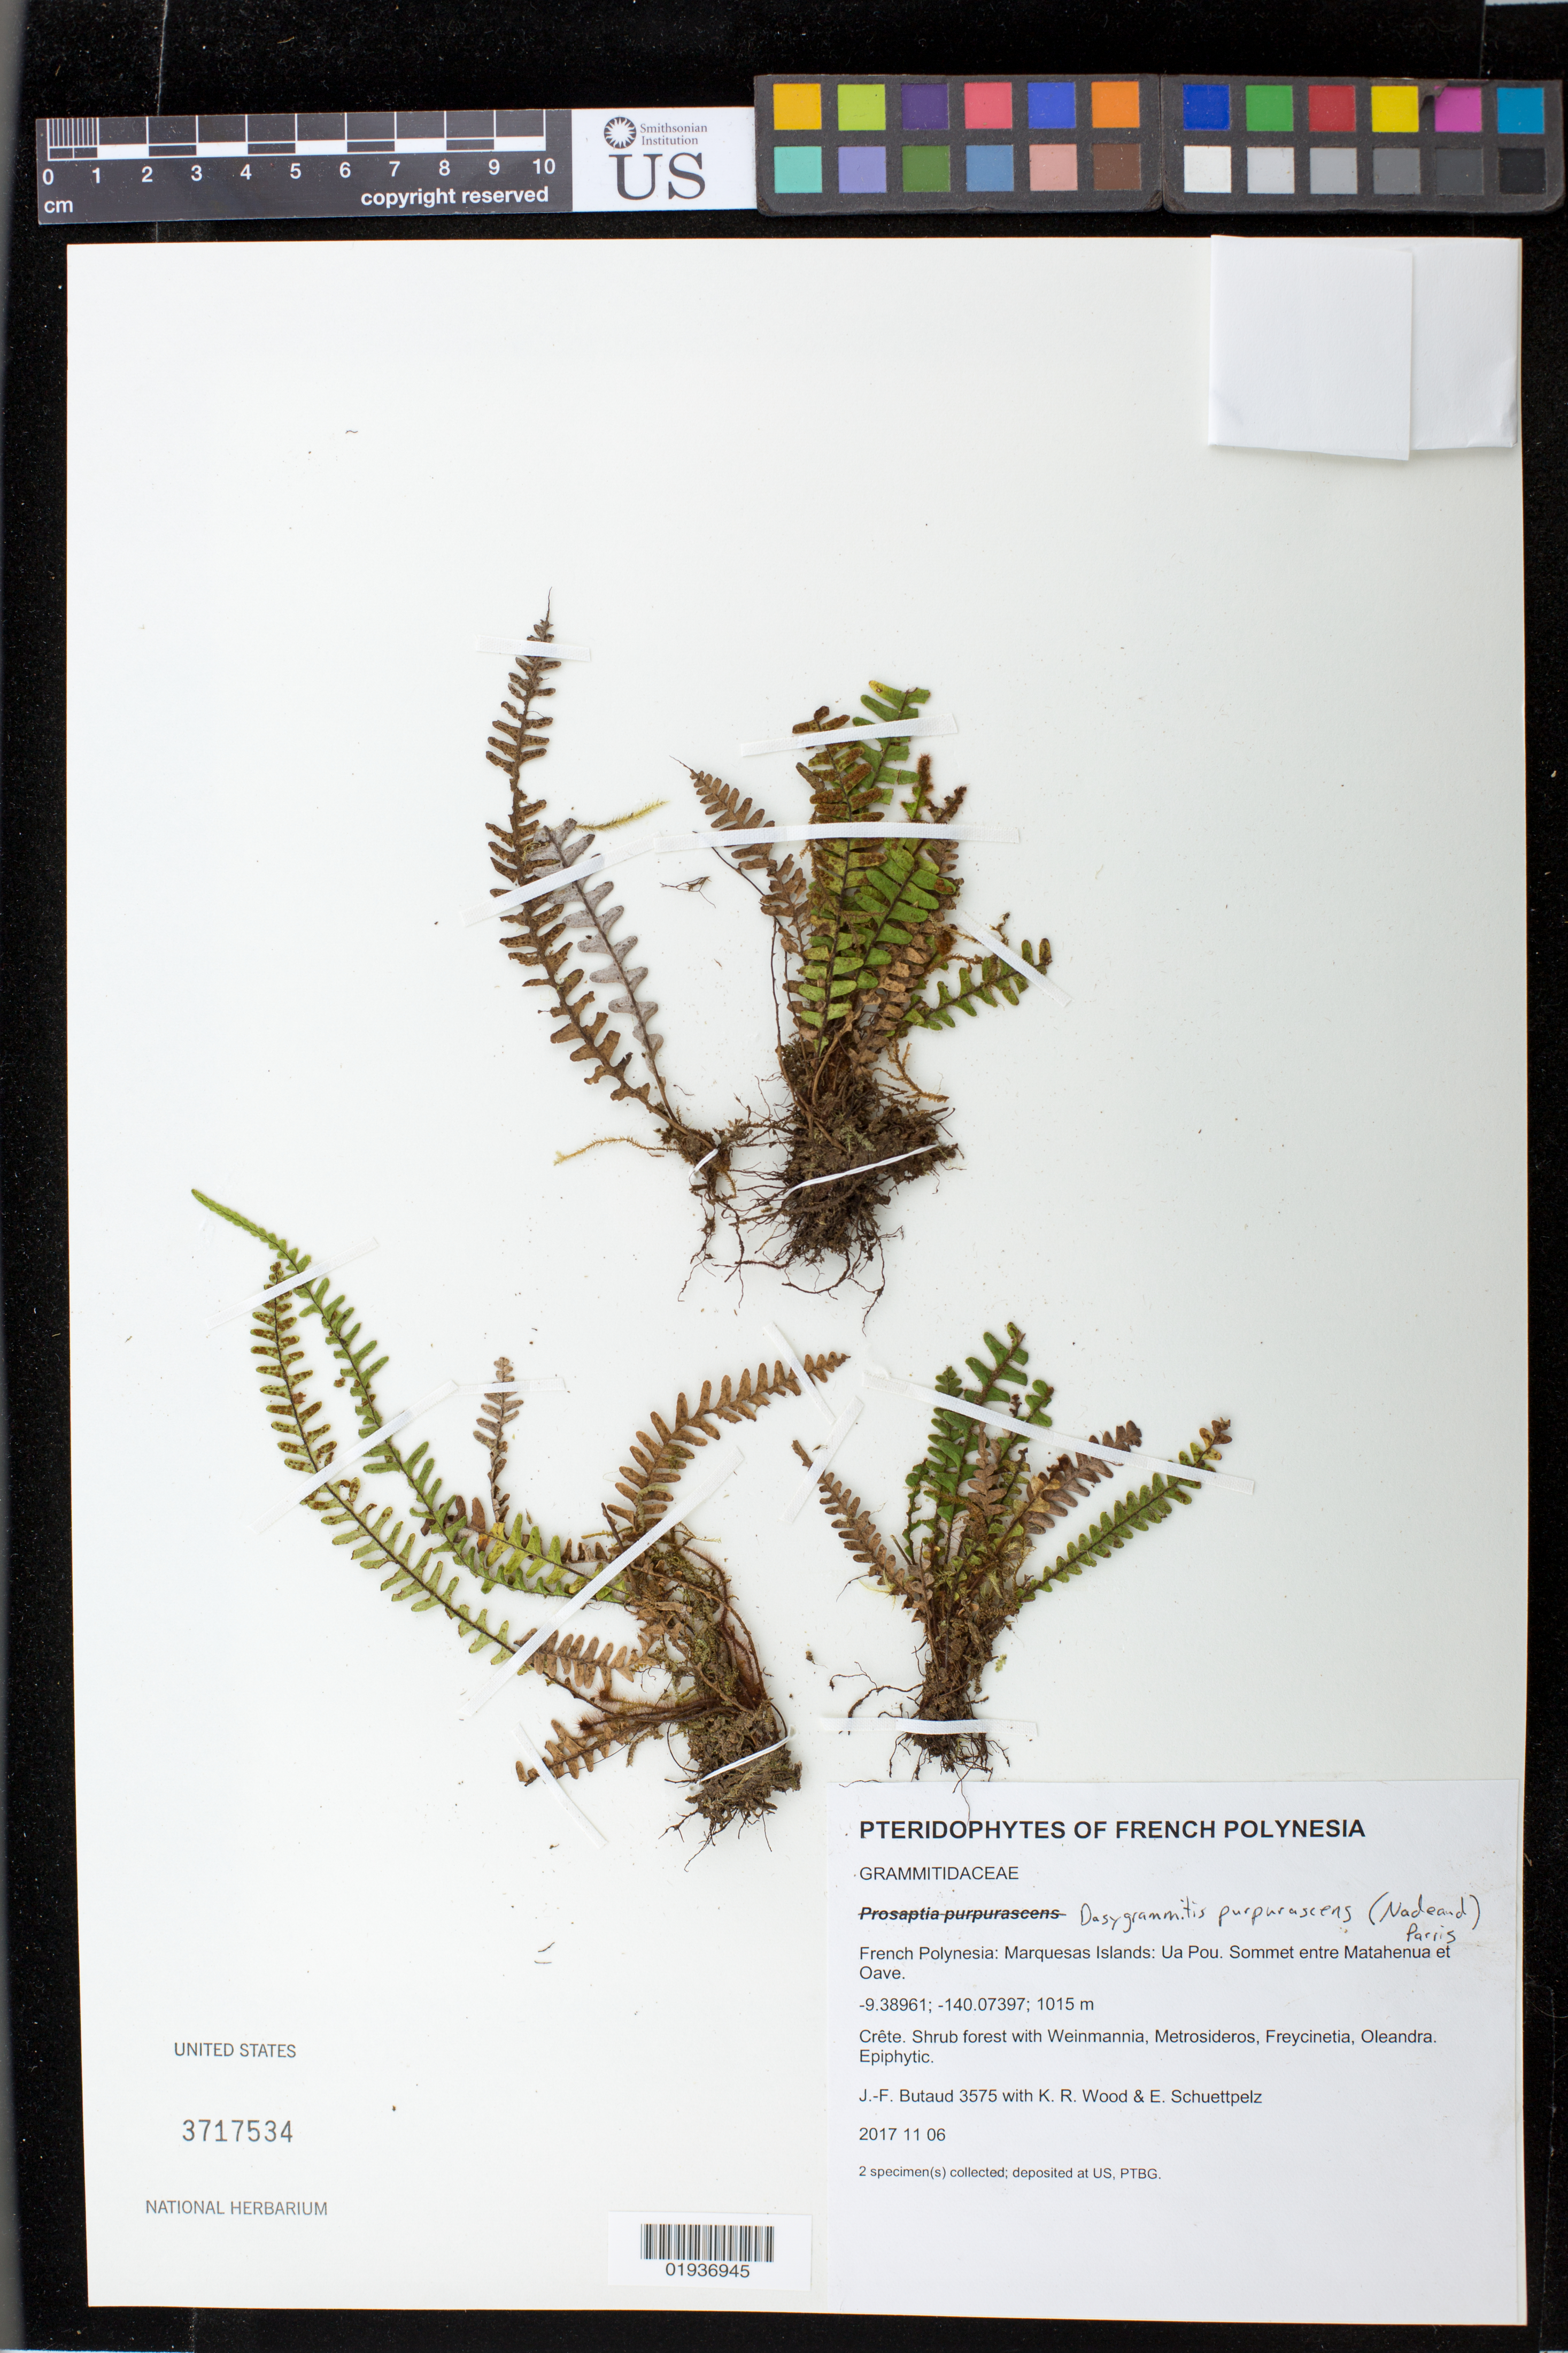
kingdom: Plantae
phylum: Tracheophyta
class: Polypodiopsida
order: Polypodiales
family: Polypodiaceae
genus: Dasygrammitis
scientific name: Dasygrammitis purpurascens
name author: (Nadeaud) Parris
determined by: Schuettpelz, E., (US), Smithsonian Institution - National Museum of Natural History (UNITED STATES)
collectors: J.-F. Butaud, K. R. Wood & E. Schuettpelz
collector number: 3575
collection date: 2017-11-06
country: French Polynesia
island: Ua Pou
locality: Ua Pou, Sommet entre Matahenua et Oave.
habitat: Shrub forest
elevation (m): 1015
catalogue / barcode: US 3717534